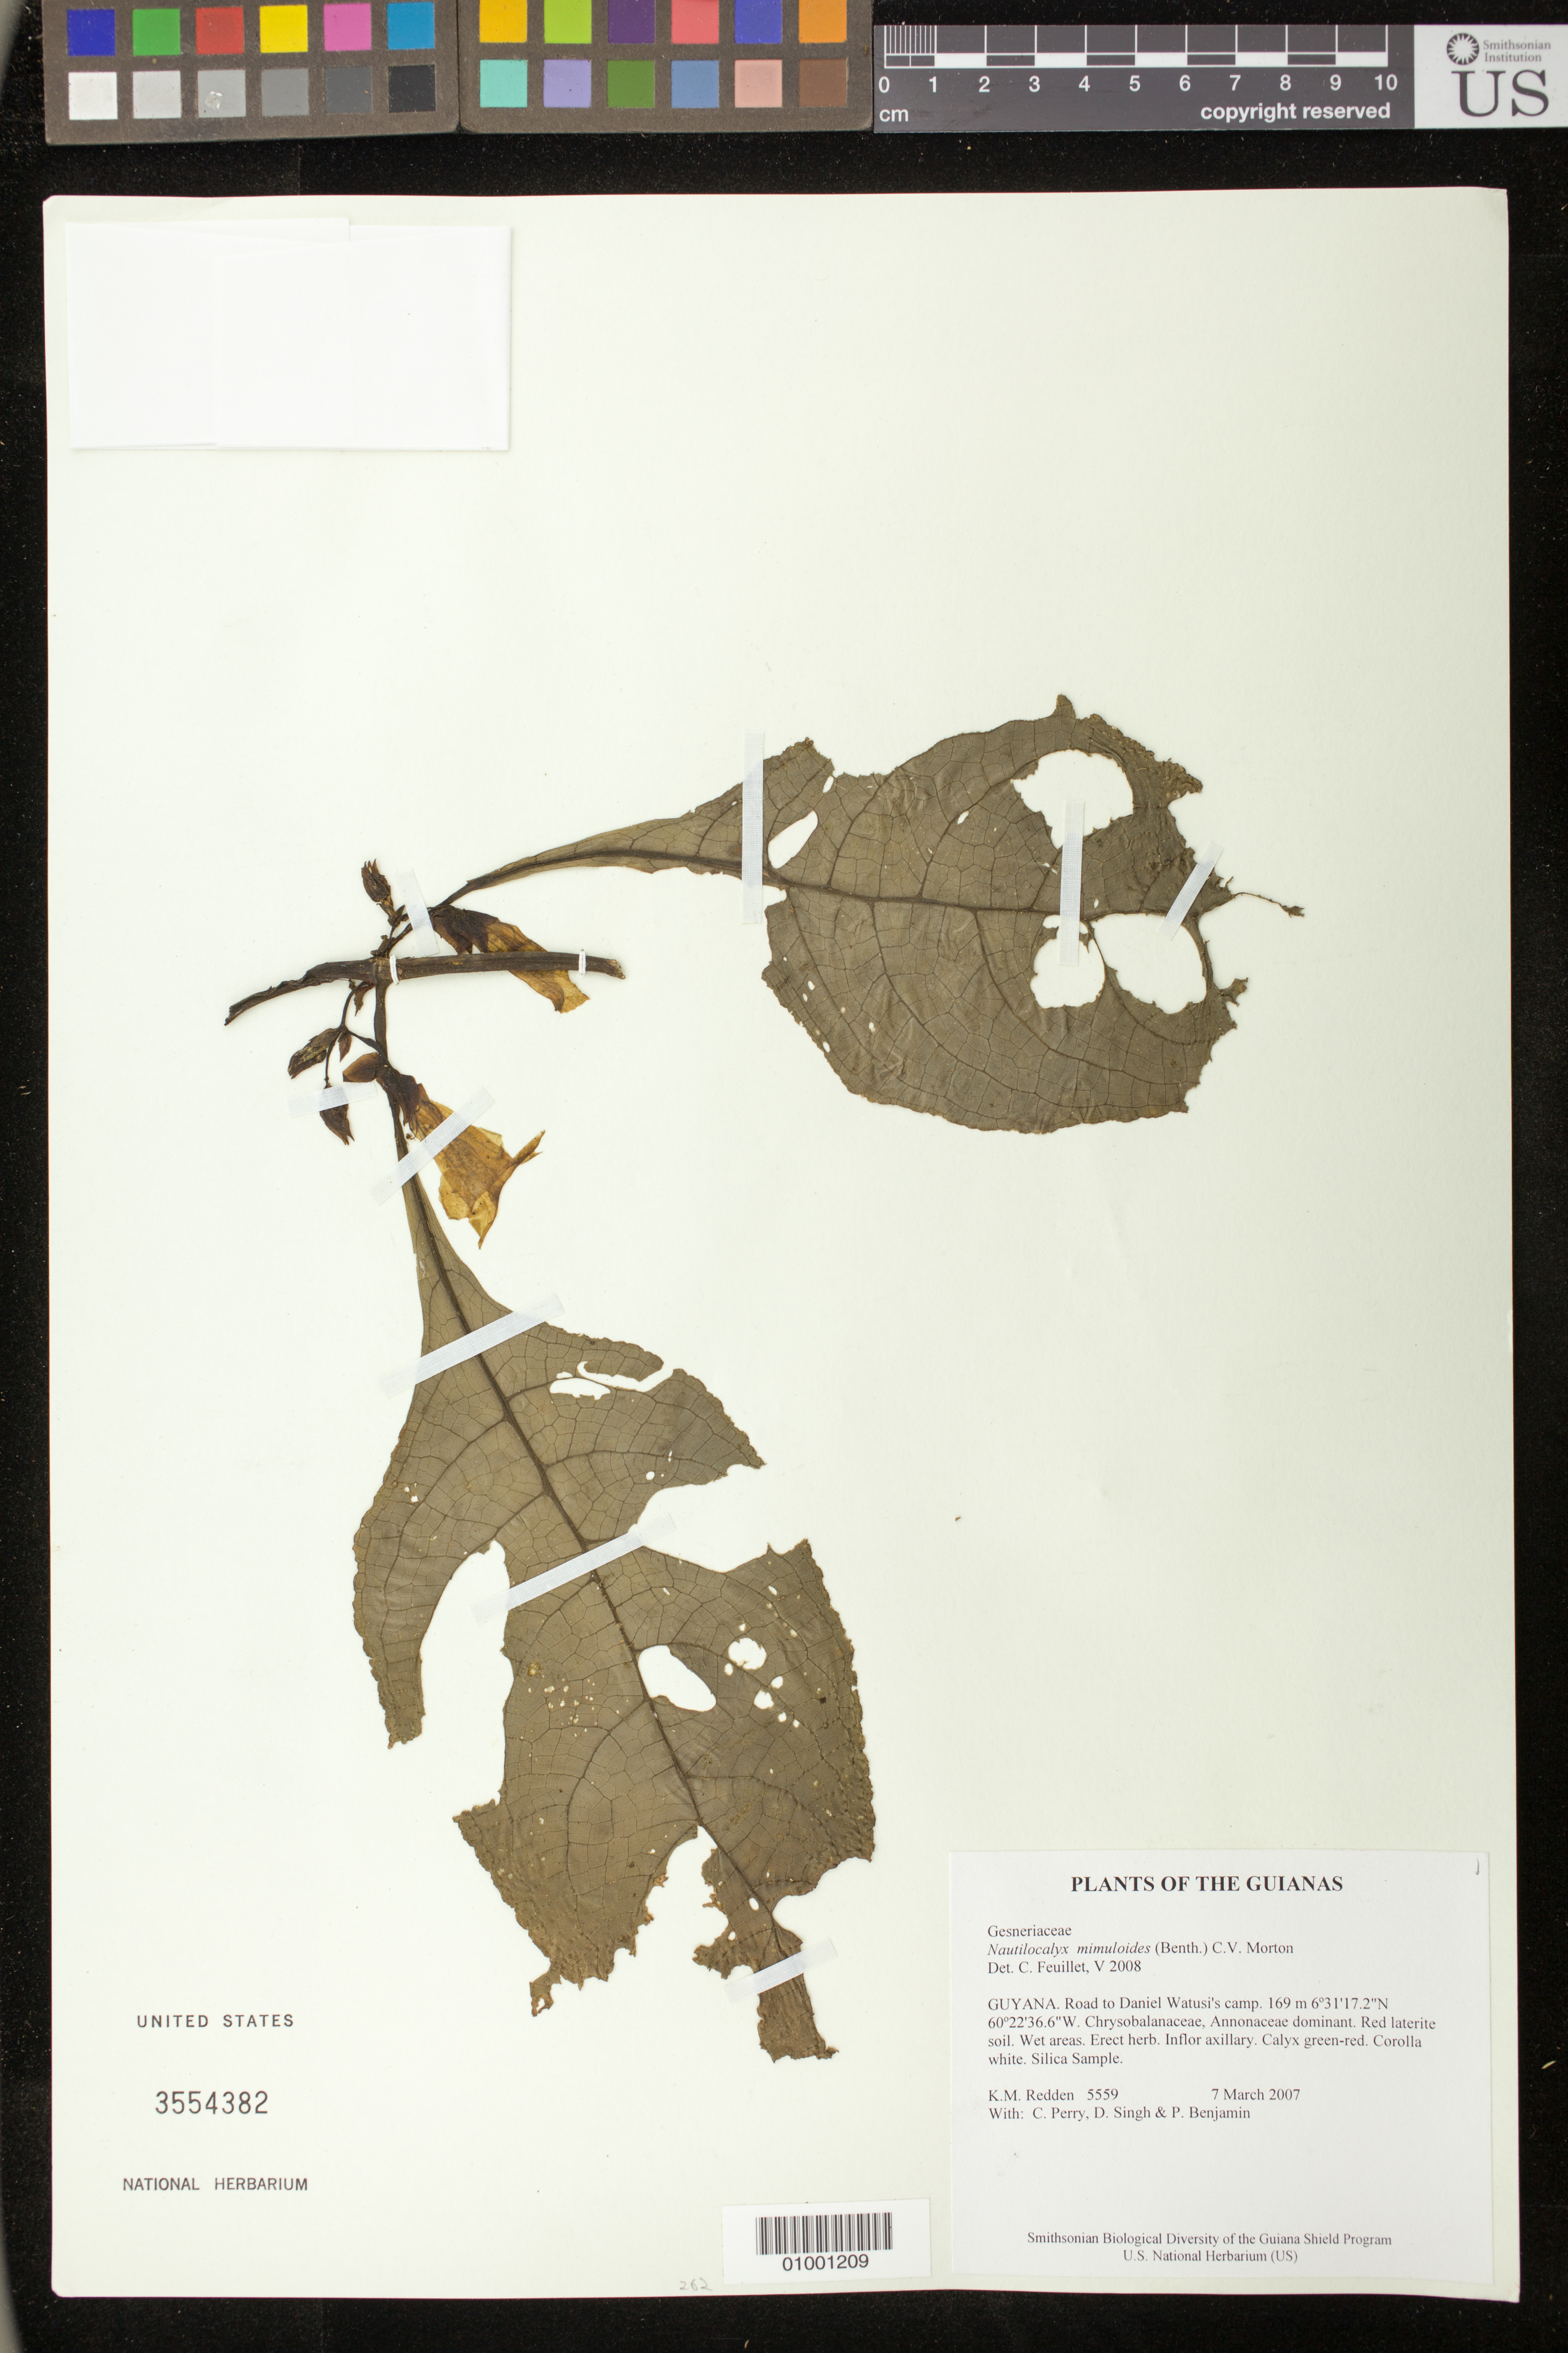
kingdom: Plantae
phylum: Tracheophyta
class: Magnoliopsida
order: Lamiales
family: Gesneriaceae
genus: Nautilocalyx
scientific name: Nautilocalyx mimuloides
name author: (Benth.) C.V. Morton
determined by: Feuillet, C.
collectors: K. M. Redden, C. Perry, D. Singh & P. Benjamin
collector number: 5559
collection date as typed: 07 Mar 2007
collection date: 2007-03-07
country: Guyana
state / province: Cuyuni-Mazaruni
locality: Road to Daniel Watusi's camp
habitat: Red laterite soil; wet areas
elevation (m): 169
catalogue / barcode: US 3554382